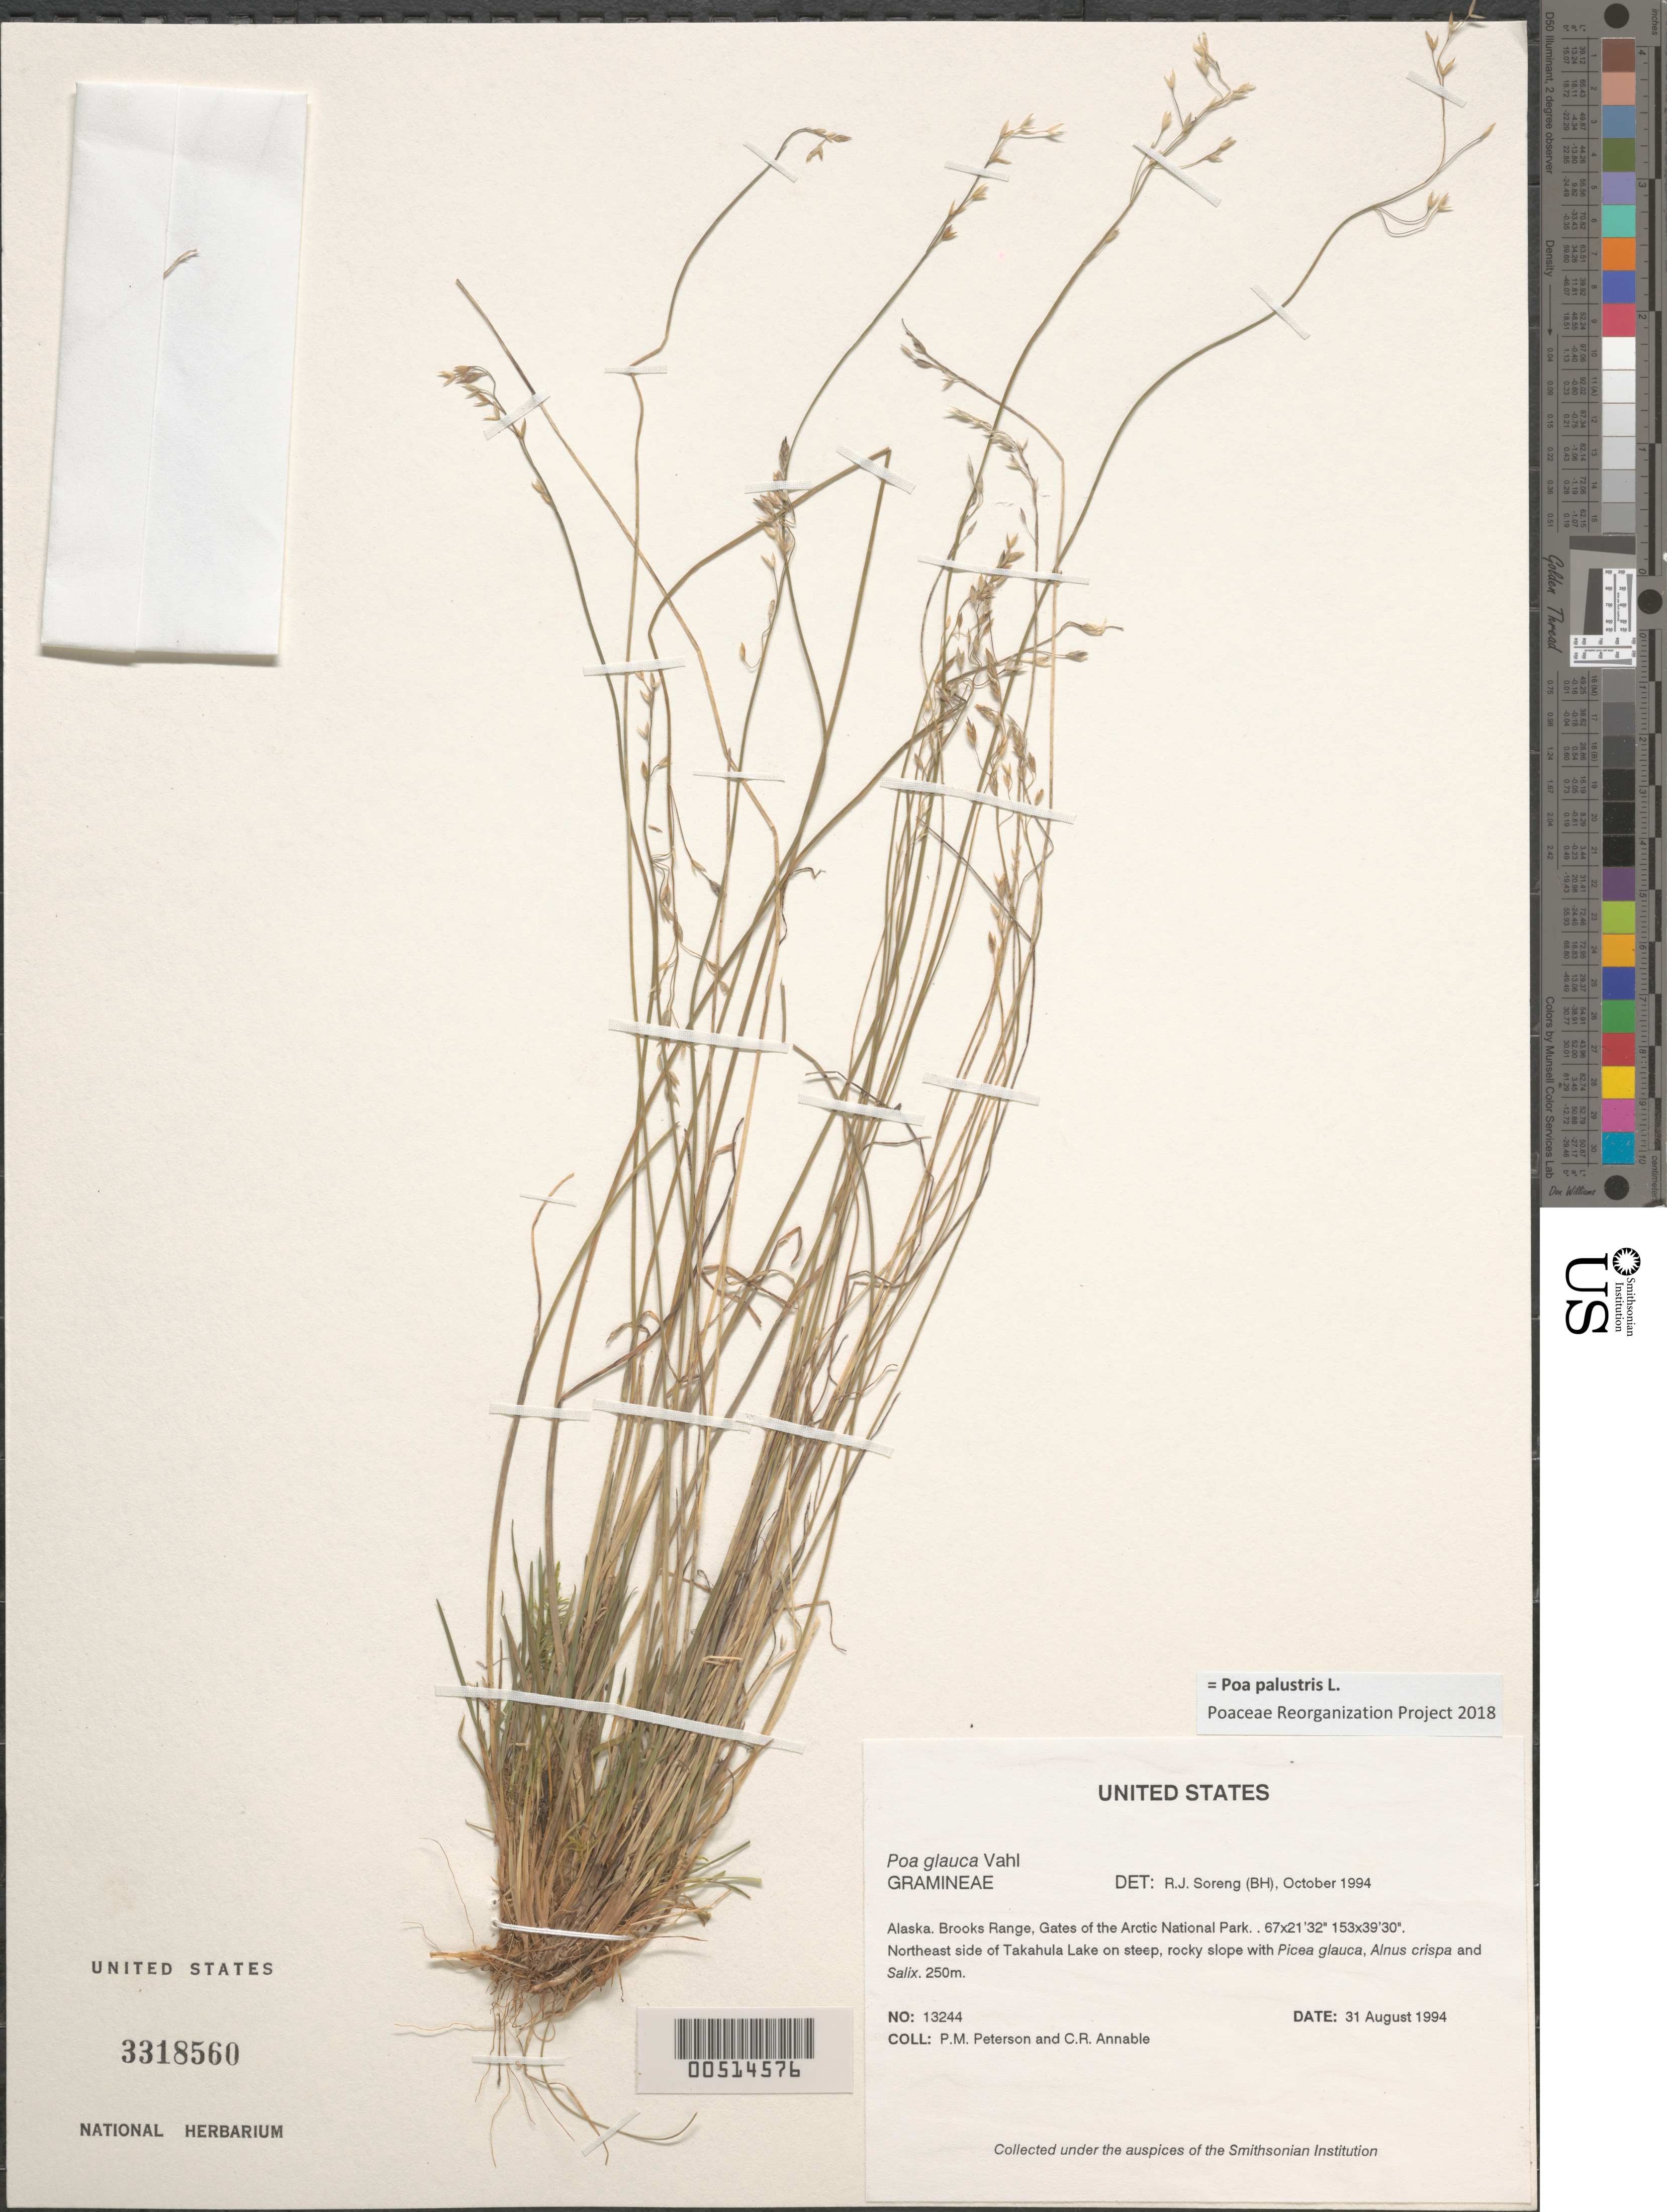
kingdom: Plantae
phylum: Tracheophyta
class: Liliopsida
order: Poales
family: Poaceae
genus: Poa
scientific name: Poa palustris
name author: L.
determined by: Poaceae Reorganization Project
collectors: P. M. Peterson & C. R. Annable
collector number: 13244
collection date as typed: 31 Aug 1994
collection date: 1994-08-31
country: United States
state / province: Alaska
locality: Brooks Range, Gates of the Arctic National Park.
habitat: Northeast side of Takahula Lake on steep, rocky slope with {Picea glauca}, {Alnus crispa} and {Salix}.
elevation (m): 250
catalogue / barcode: US 3318560